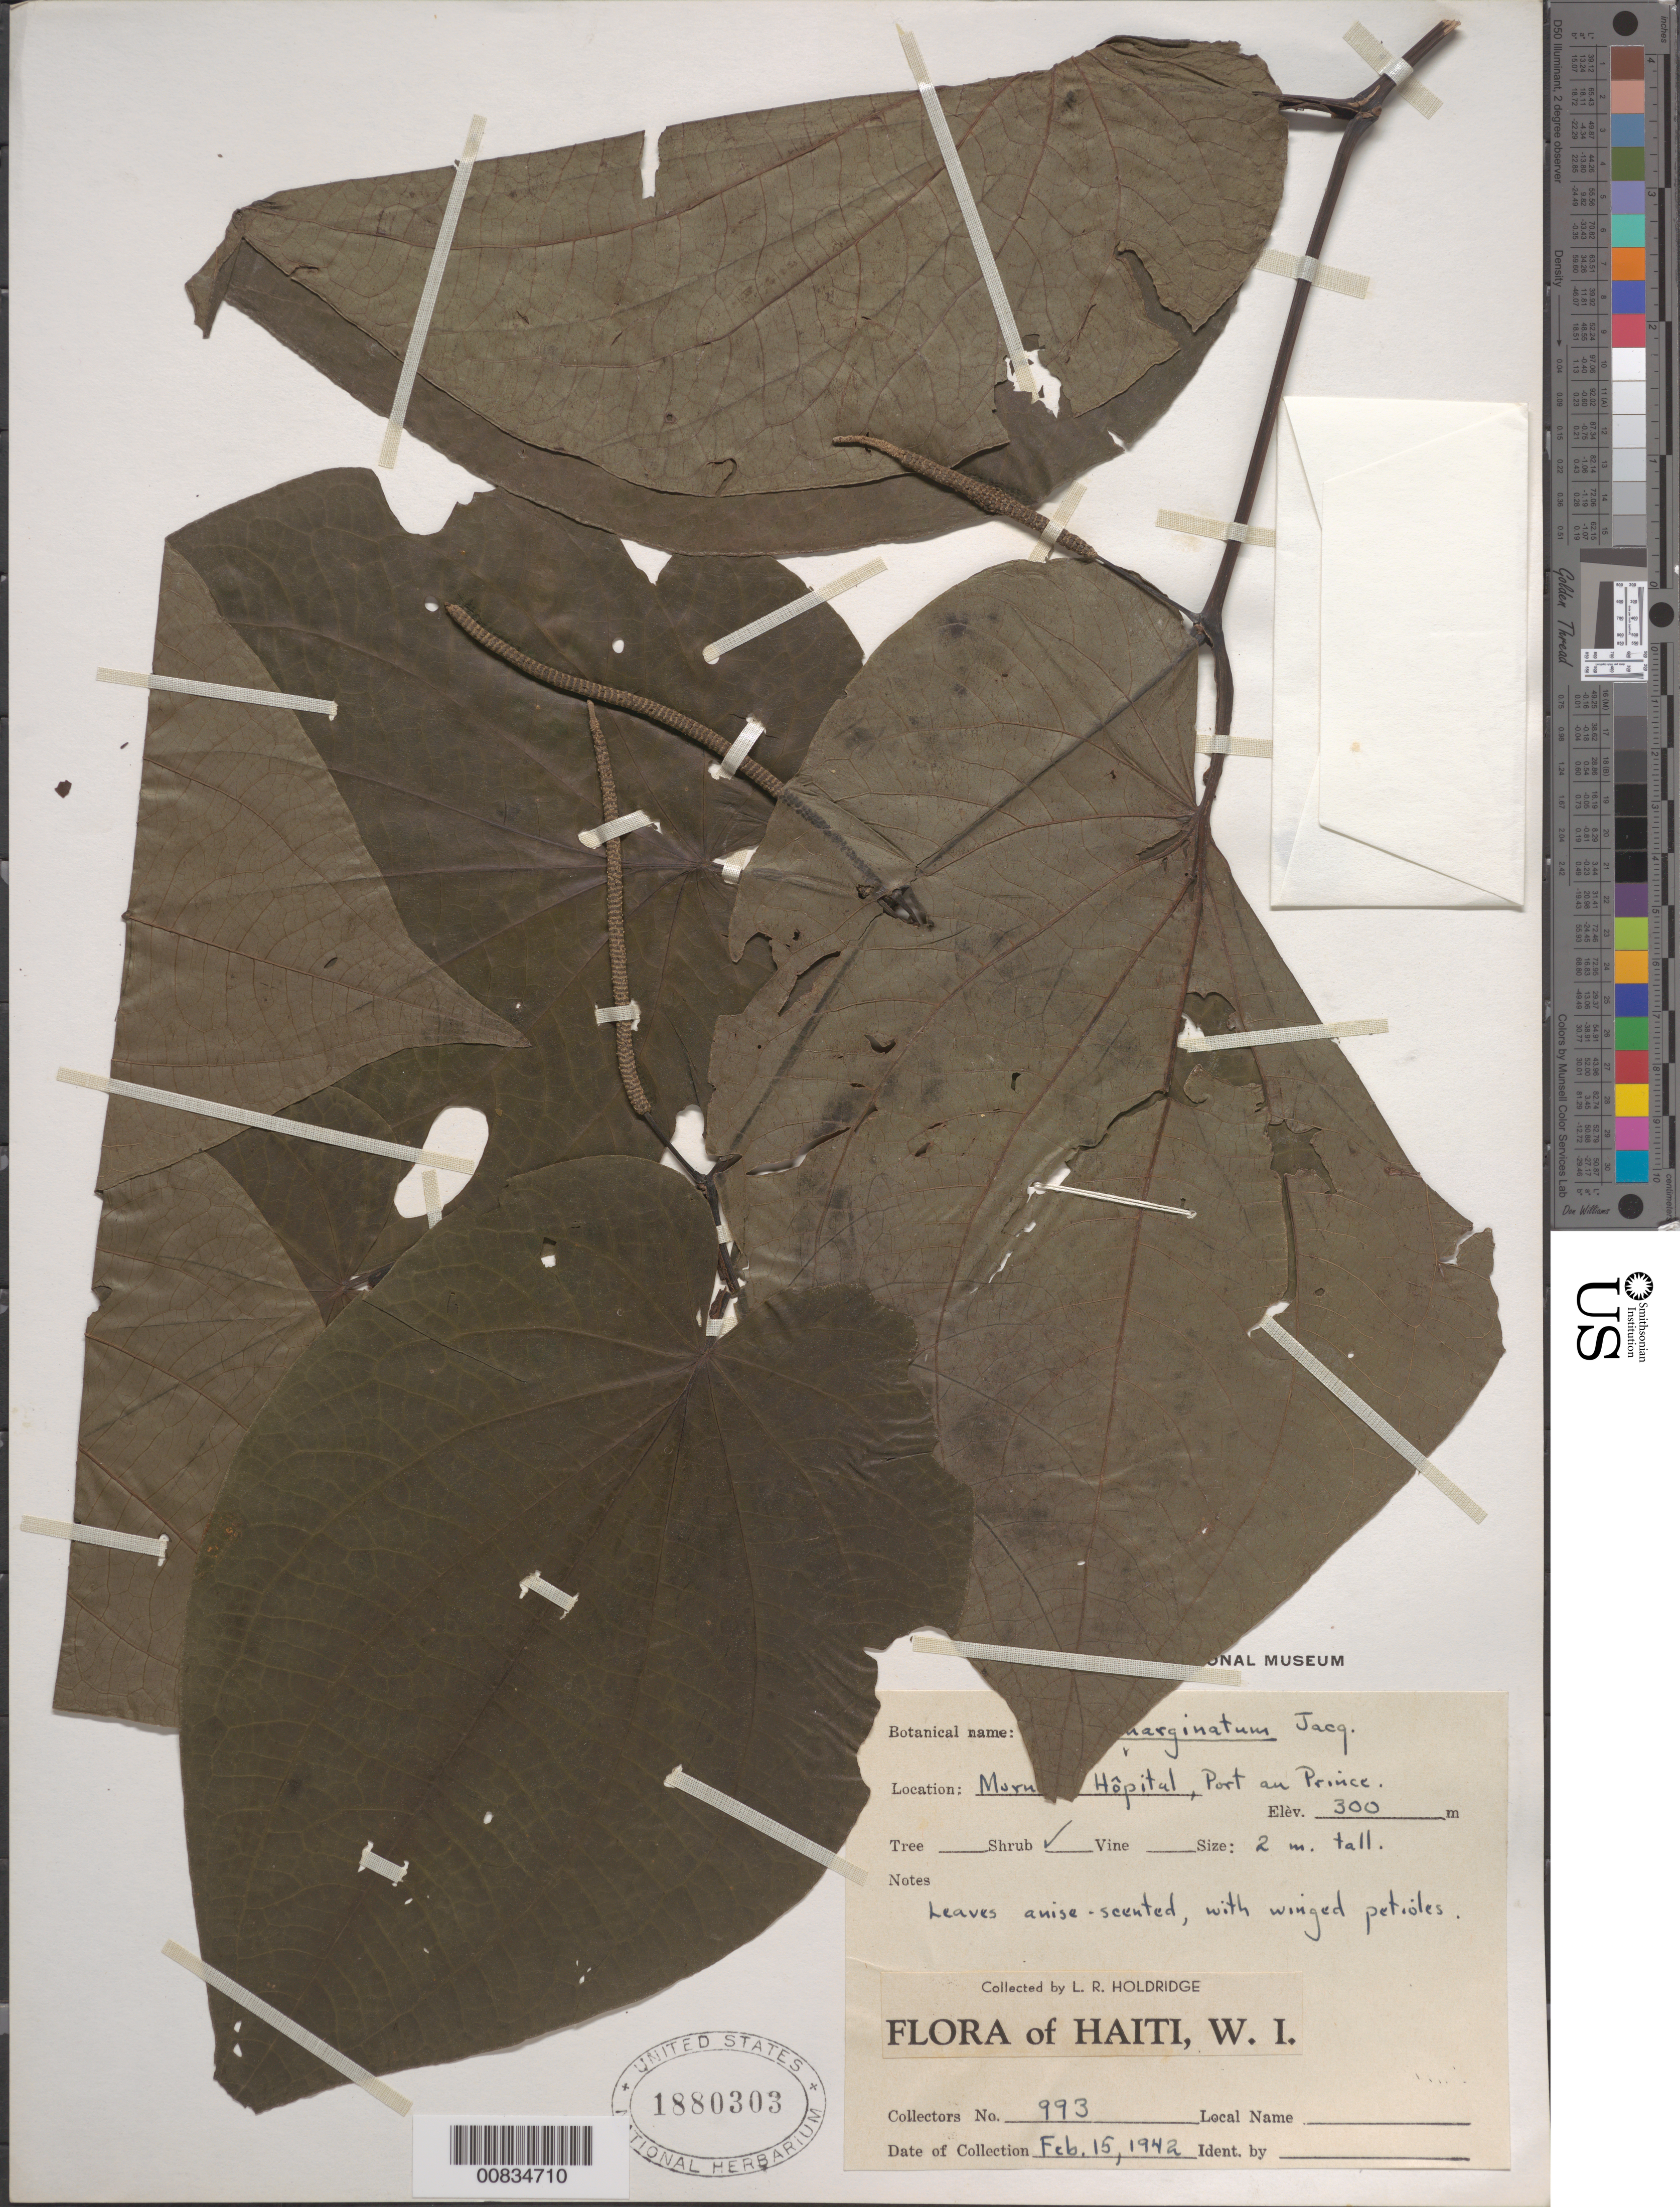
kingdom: Plantae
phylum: Tracheophyta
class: Magnoliopsida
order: Piperales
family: Piperaceae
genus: Piper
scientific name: Piper marginatum var. domatiiferum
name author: Trel.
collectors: L. Holdridge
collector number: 993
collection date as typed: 15 Feb 1942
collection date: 1942-02-15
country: Haiti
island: Hispaniola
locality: Morne de L'Hôpital, Port au Prince.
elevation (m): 300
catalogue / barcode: US 1880303